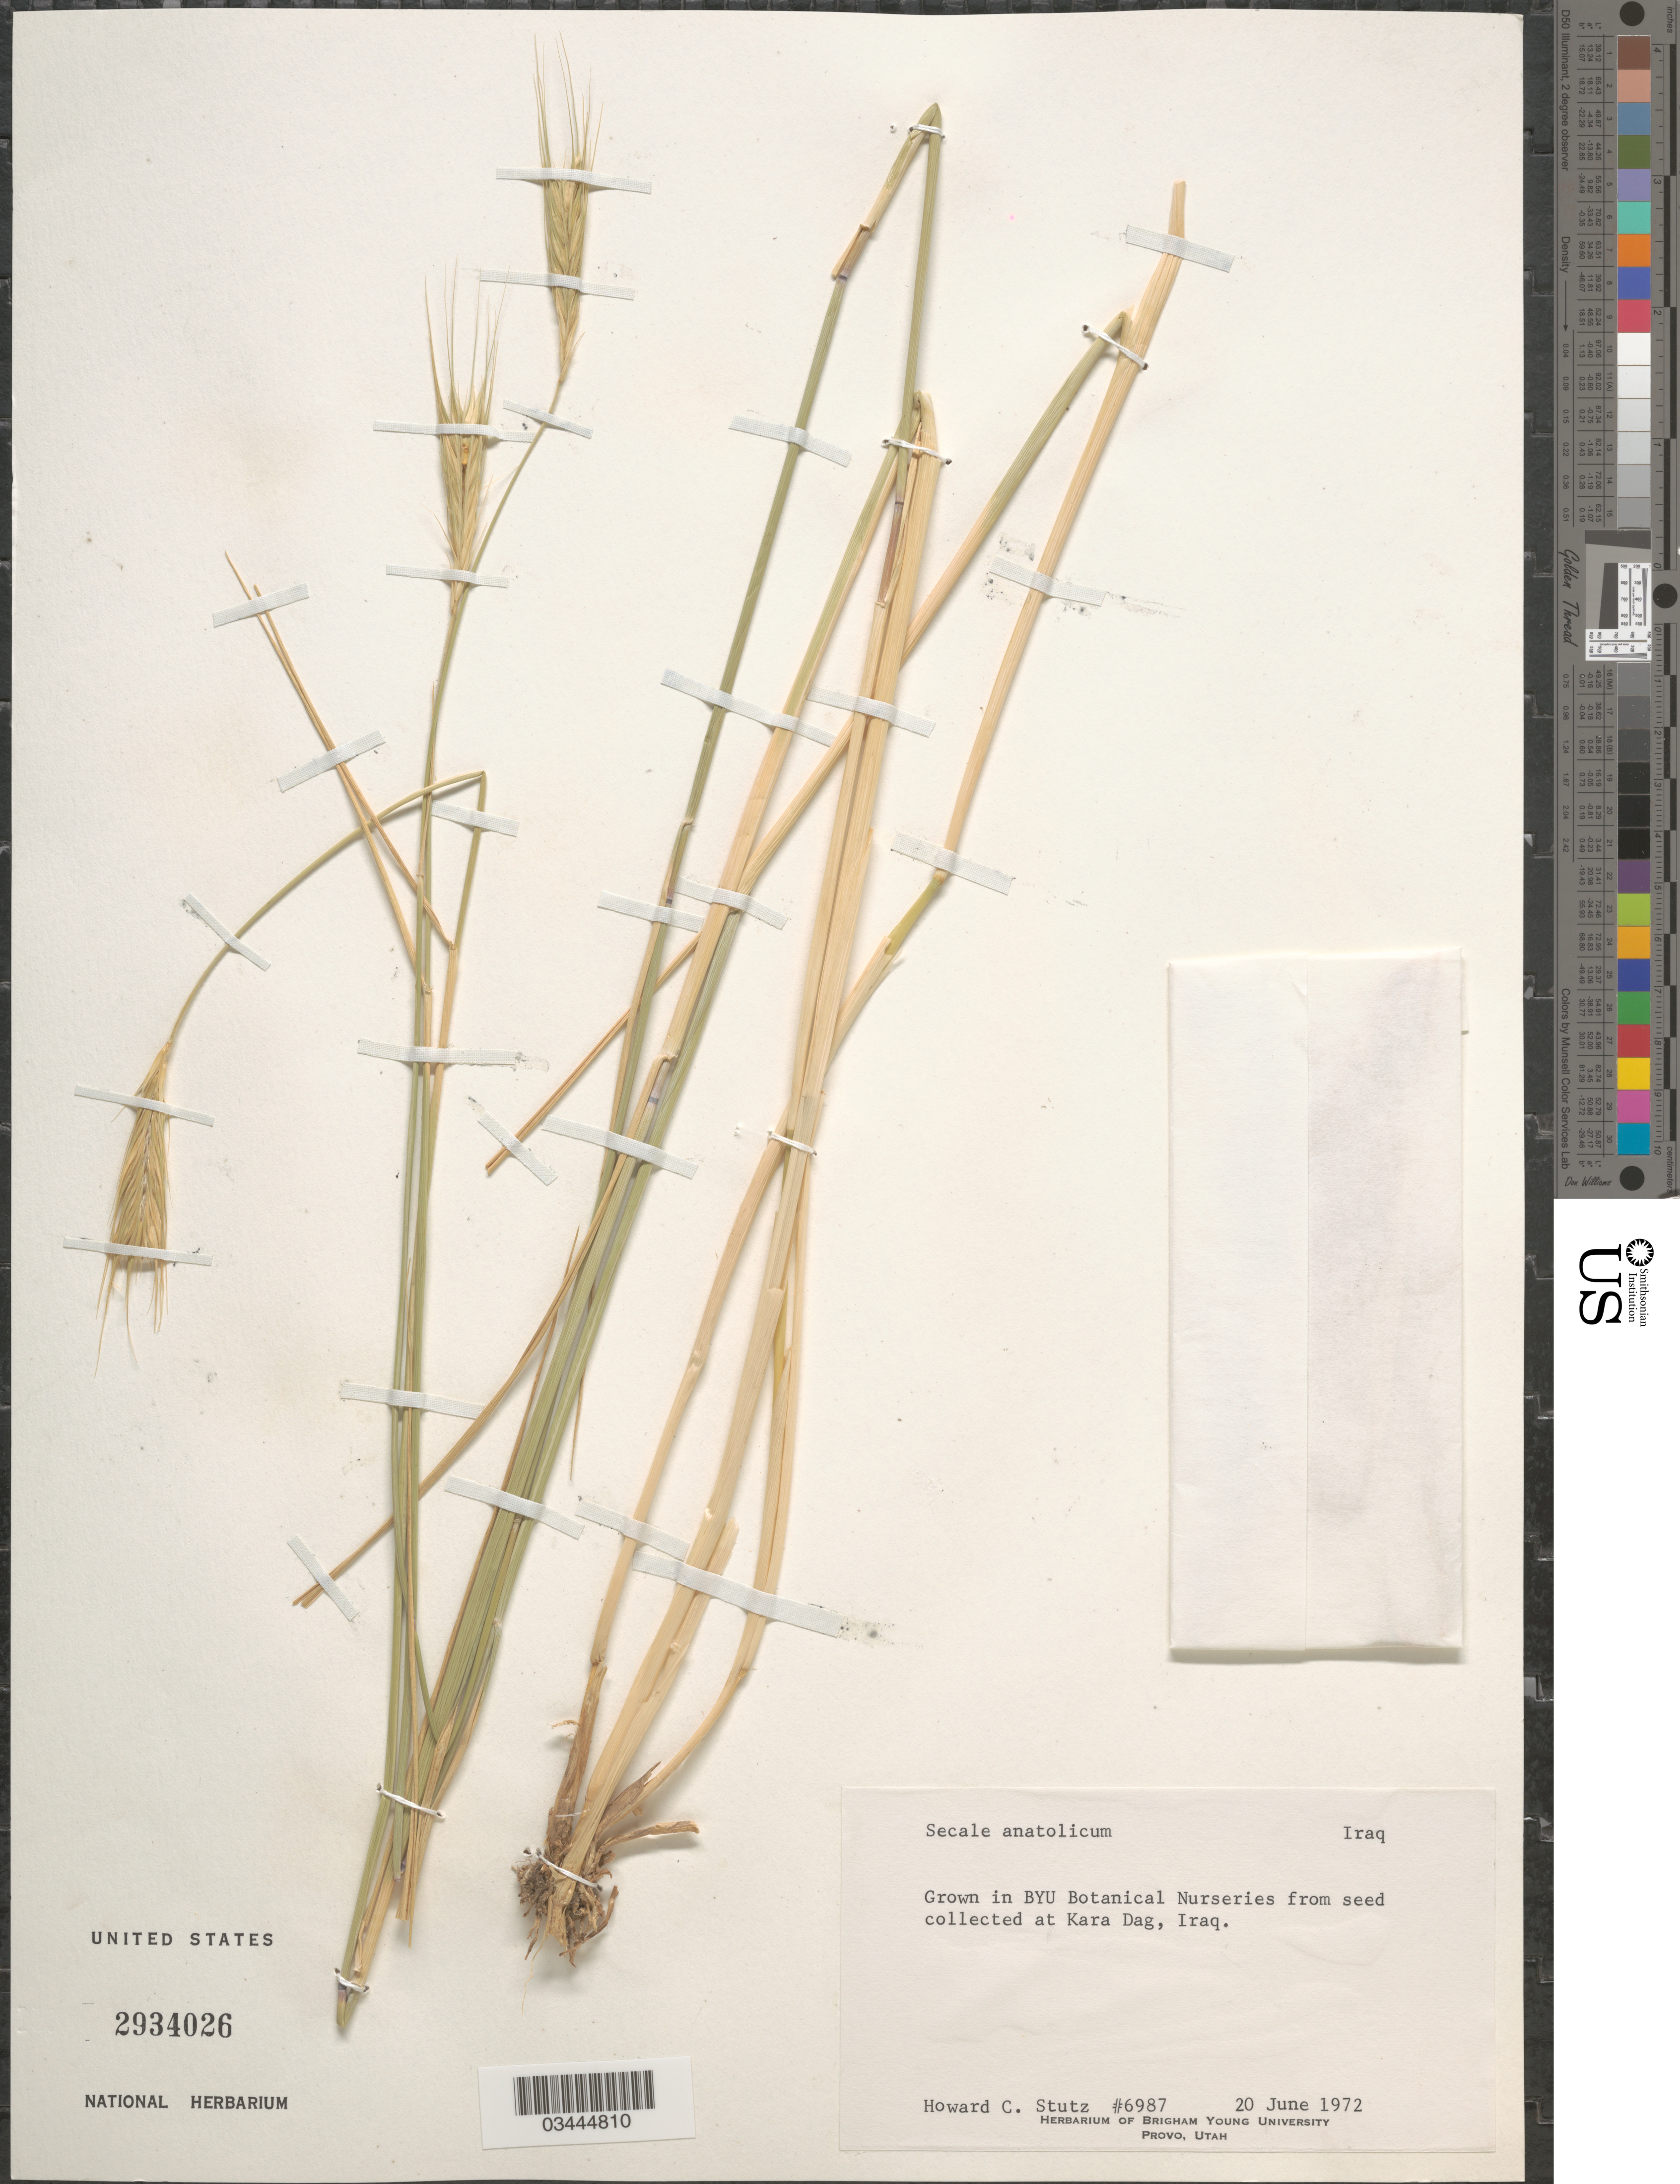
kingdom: Plantae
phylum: Tracheophyta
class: Liliopsida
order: Poales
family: Poaceae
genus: Secale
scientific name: Secale anatolicum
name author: Boiss.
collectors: H. Stutz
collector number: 6987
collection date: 1972-06-20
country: United States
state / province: Utah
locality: In BYU Botanical Nurseries.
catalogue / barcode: US 2934026